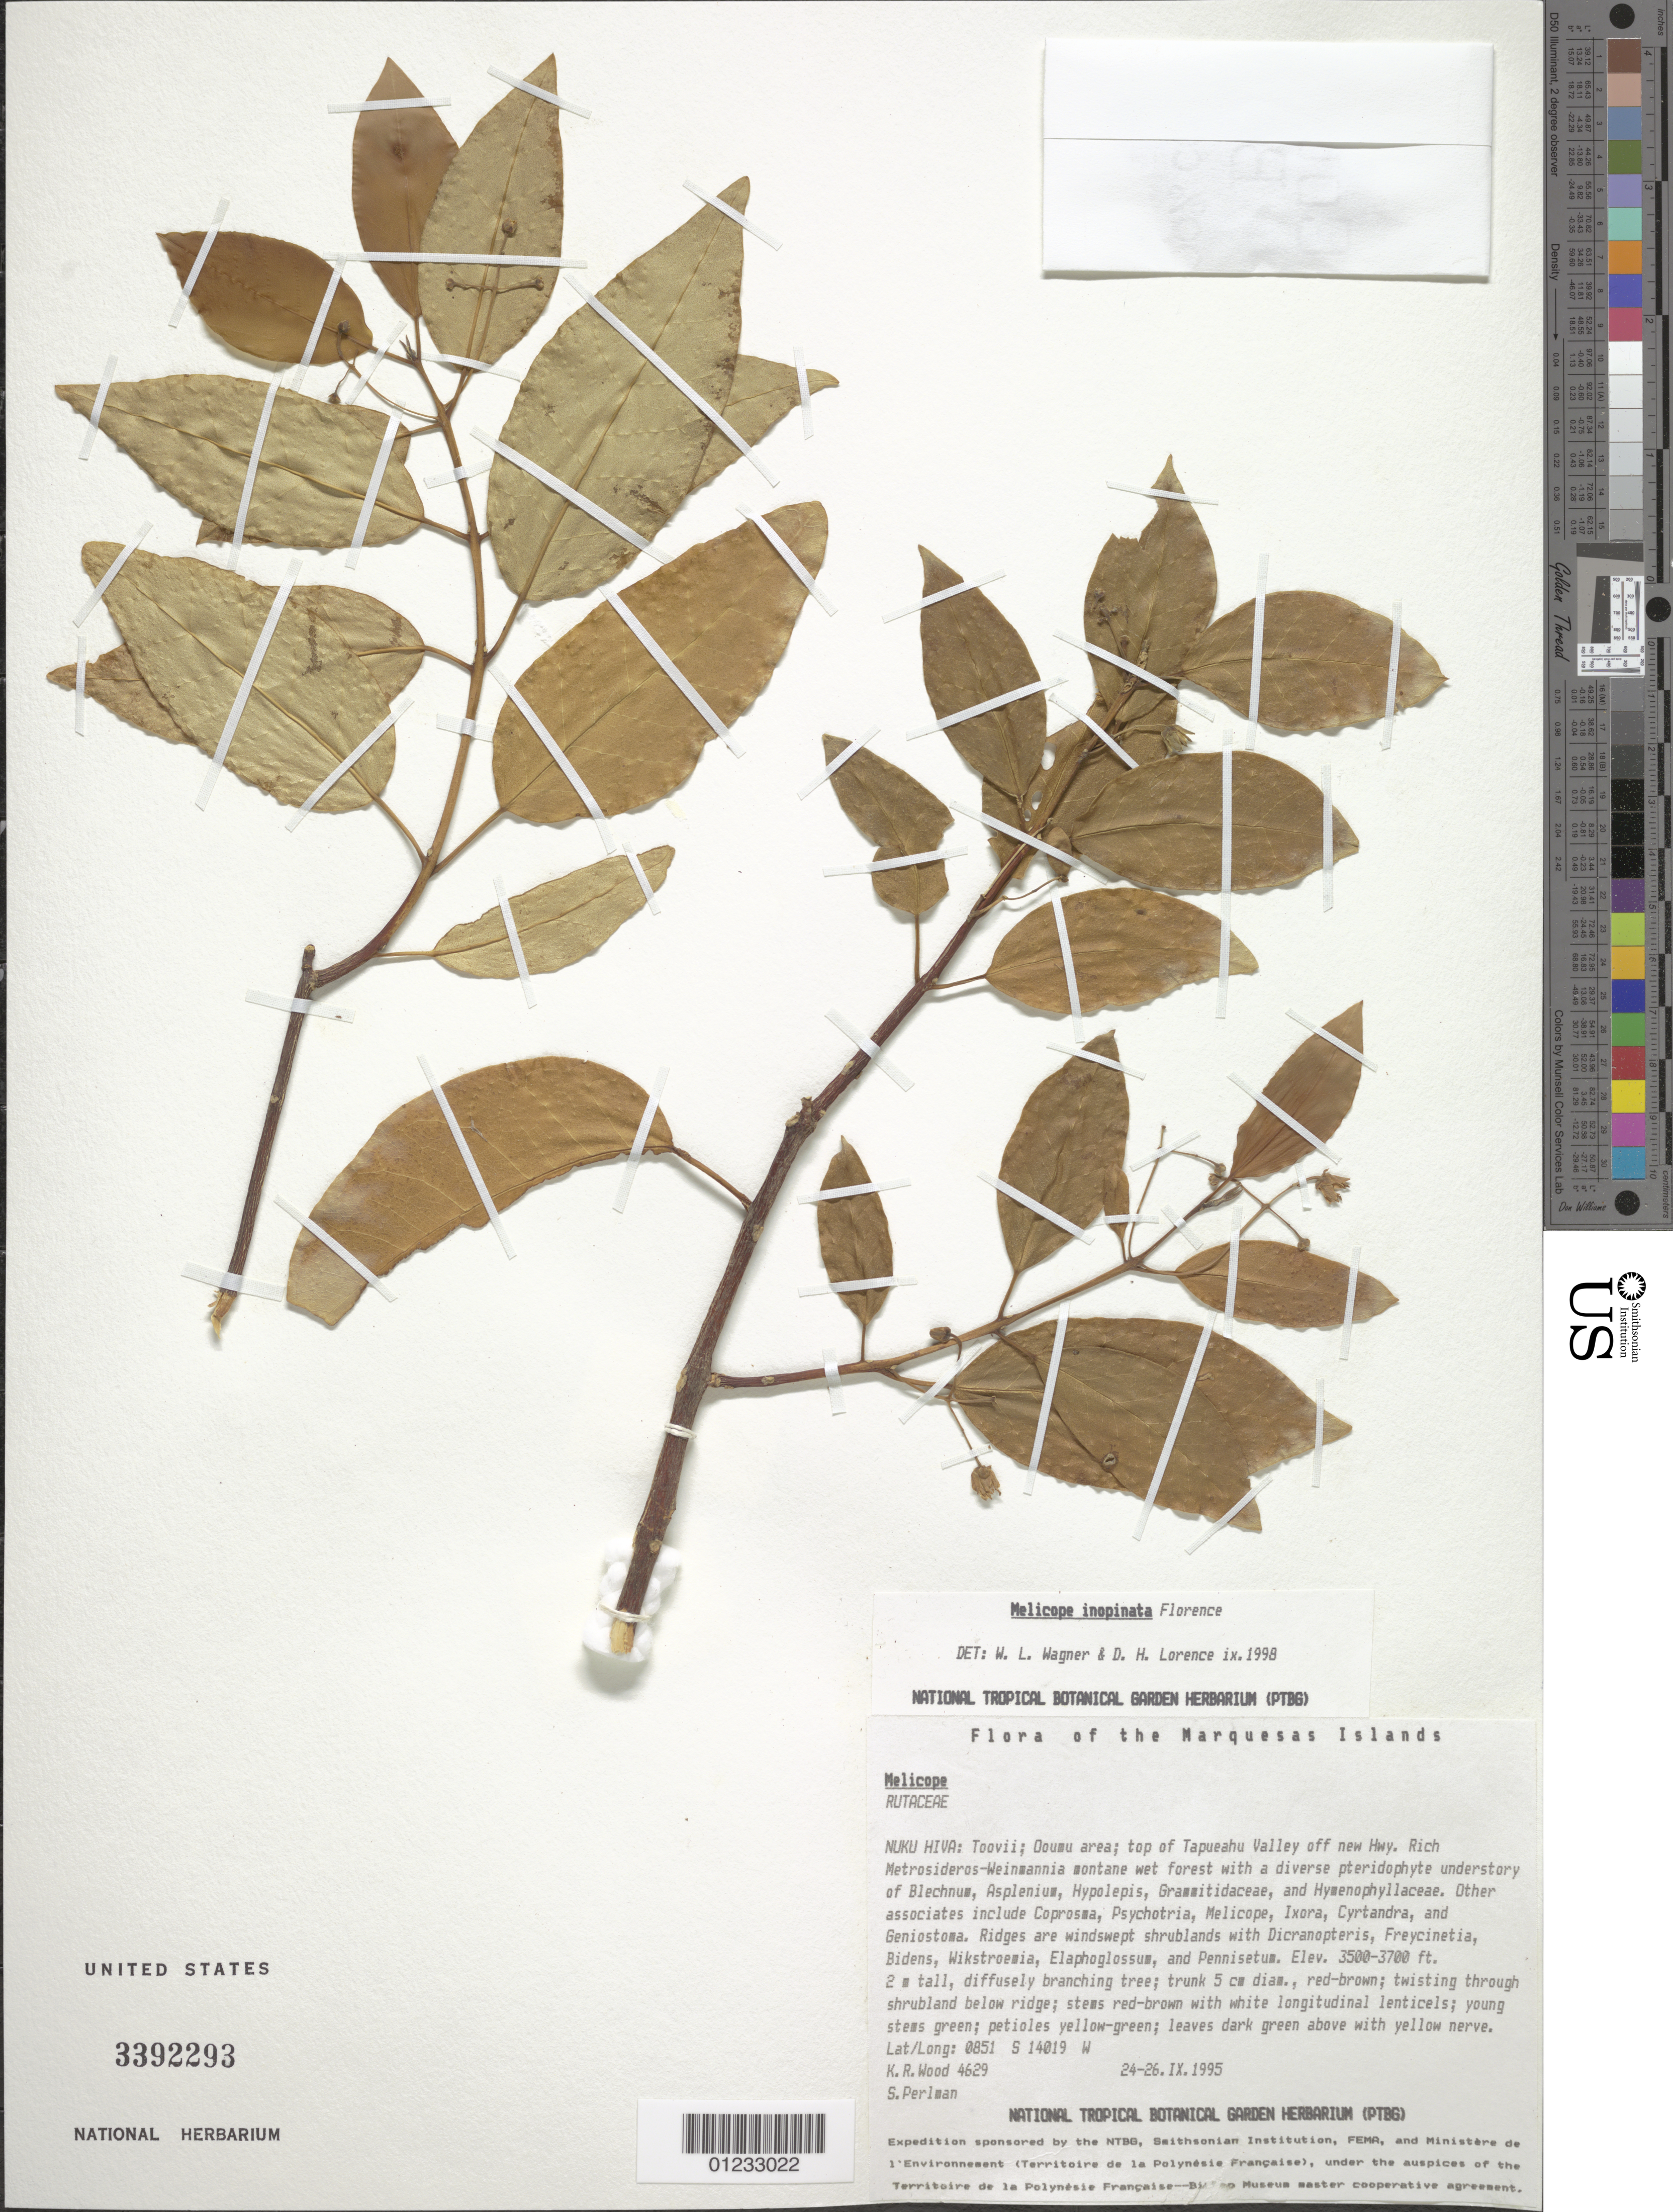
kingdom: Plantae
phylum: Tracheophyta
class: Magnoliopsida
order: Sapindales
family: Rutaceae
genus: Melicope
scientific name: Melicope inopinata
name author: J. Florence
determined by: Wagner, W. L.; Lorence, David H.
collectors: K. R. Wood & S. P. Perlman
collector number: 4629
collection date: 1995-09-24/1995-09-26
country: French Polynesia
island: Nuku Hiva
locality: Toovii, Ooumu area, top of Tapueahu Valley off new hwy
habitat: Rich Metrosideros - Weinmannia montane wet forests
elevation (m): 1067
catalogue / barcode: US 3392293